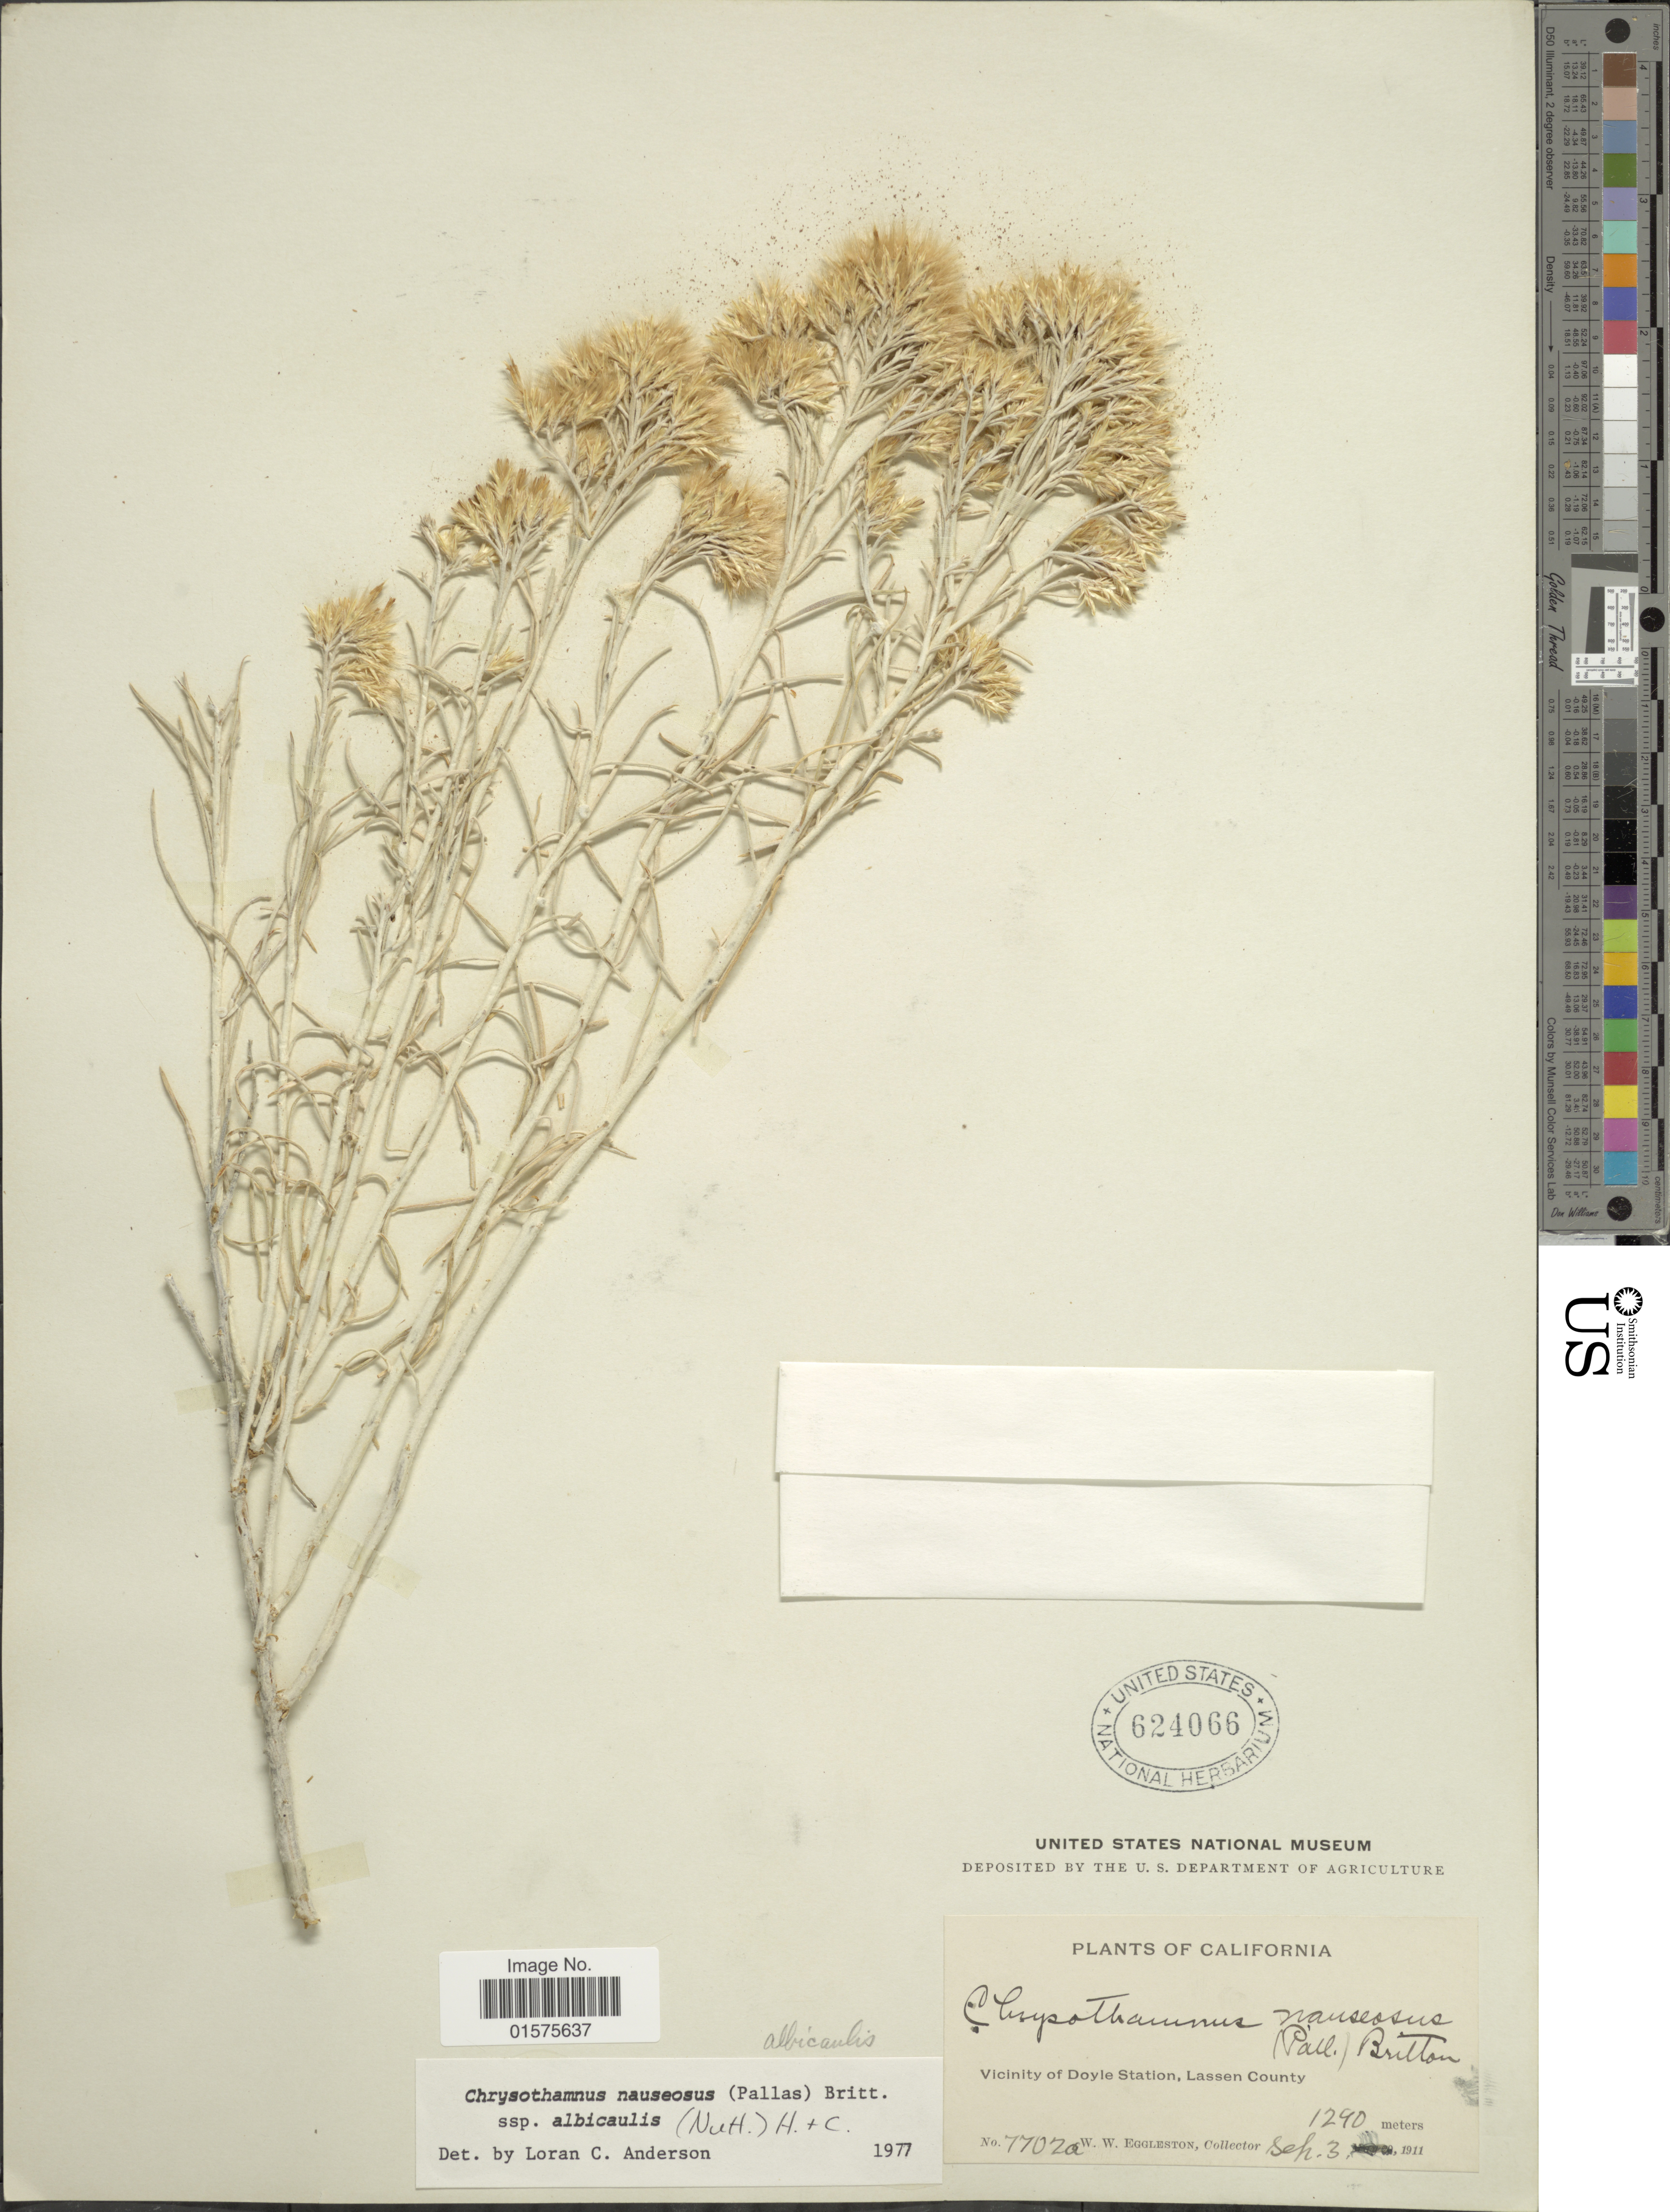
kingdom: Plantae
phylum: Tracheophyta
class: Magnoliopsida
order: Asterales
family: Asteraceae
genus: Ericameria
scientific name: Ericameria nauseosa var. speciosa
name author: (Nutt.) G.L. Nesom & G.I. Baird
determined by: Urbatsch, Lowell E., Curator (LSU), Louisiana State University (UNITED STATES)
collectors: W. W. Eggleston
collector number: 7702a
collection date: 1911-09-03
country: United States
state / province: California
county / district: Lassen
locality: Vicinity of Doyle Station, Lassen County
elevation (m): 1290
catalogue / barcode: US 624066